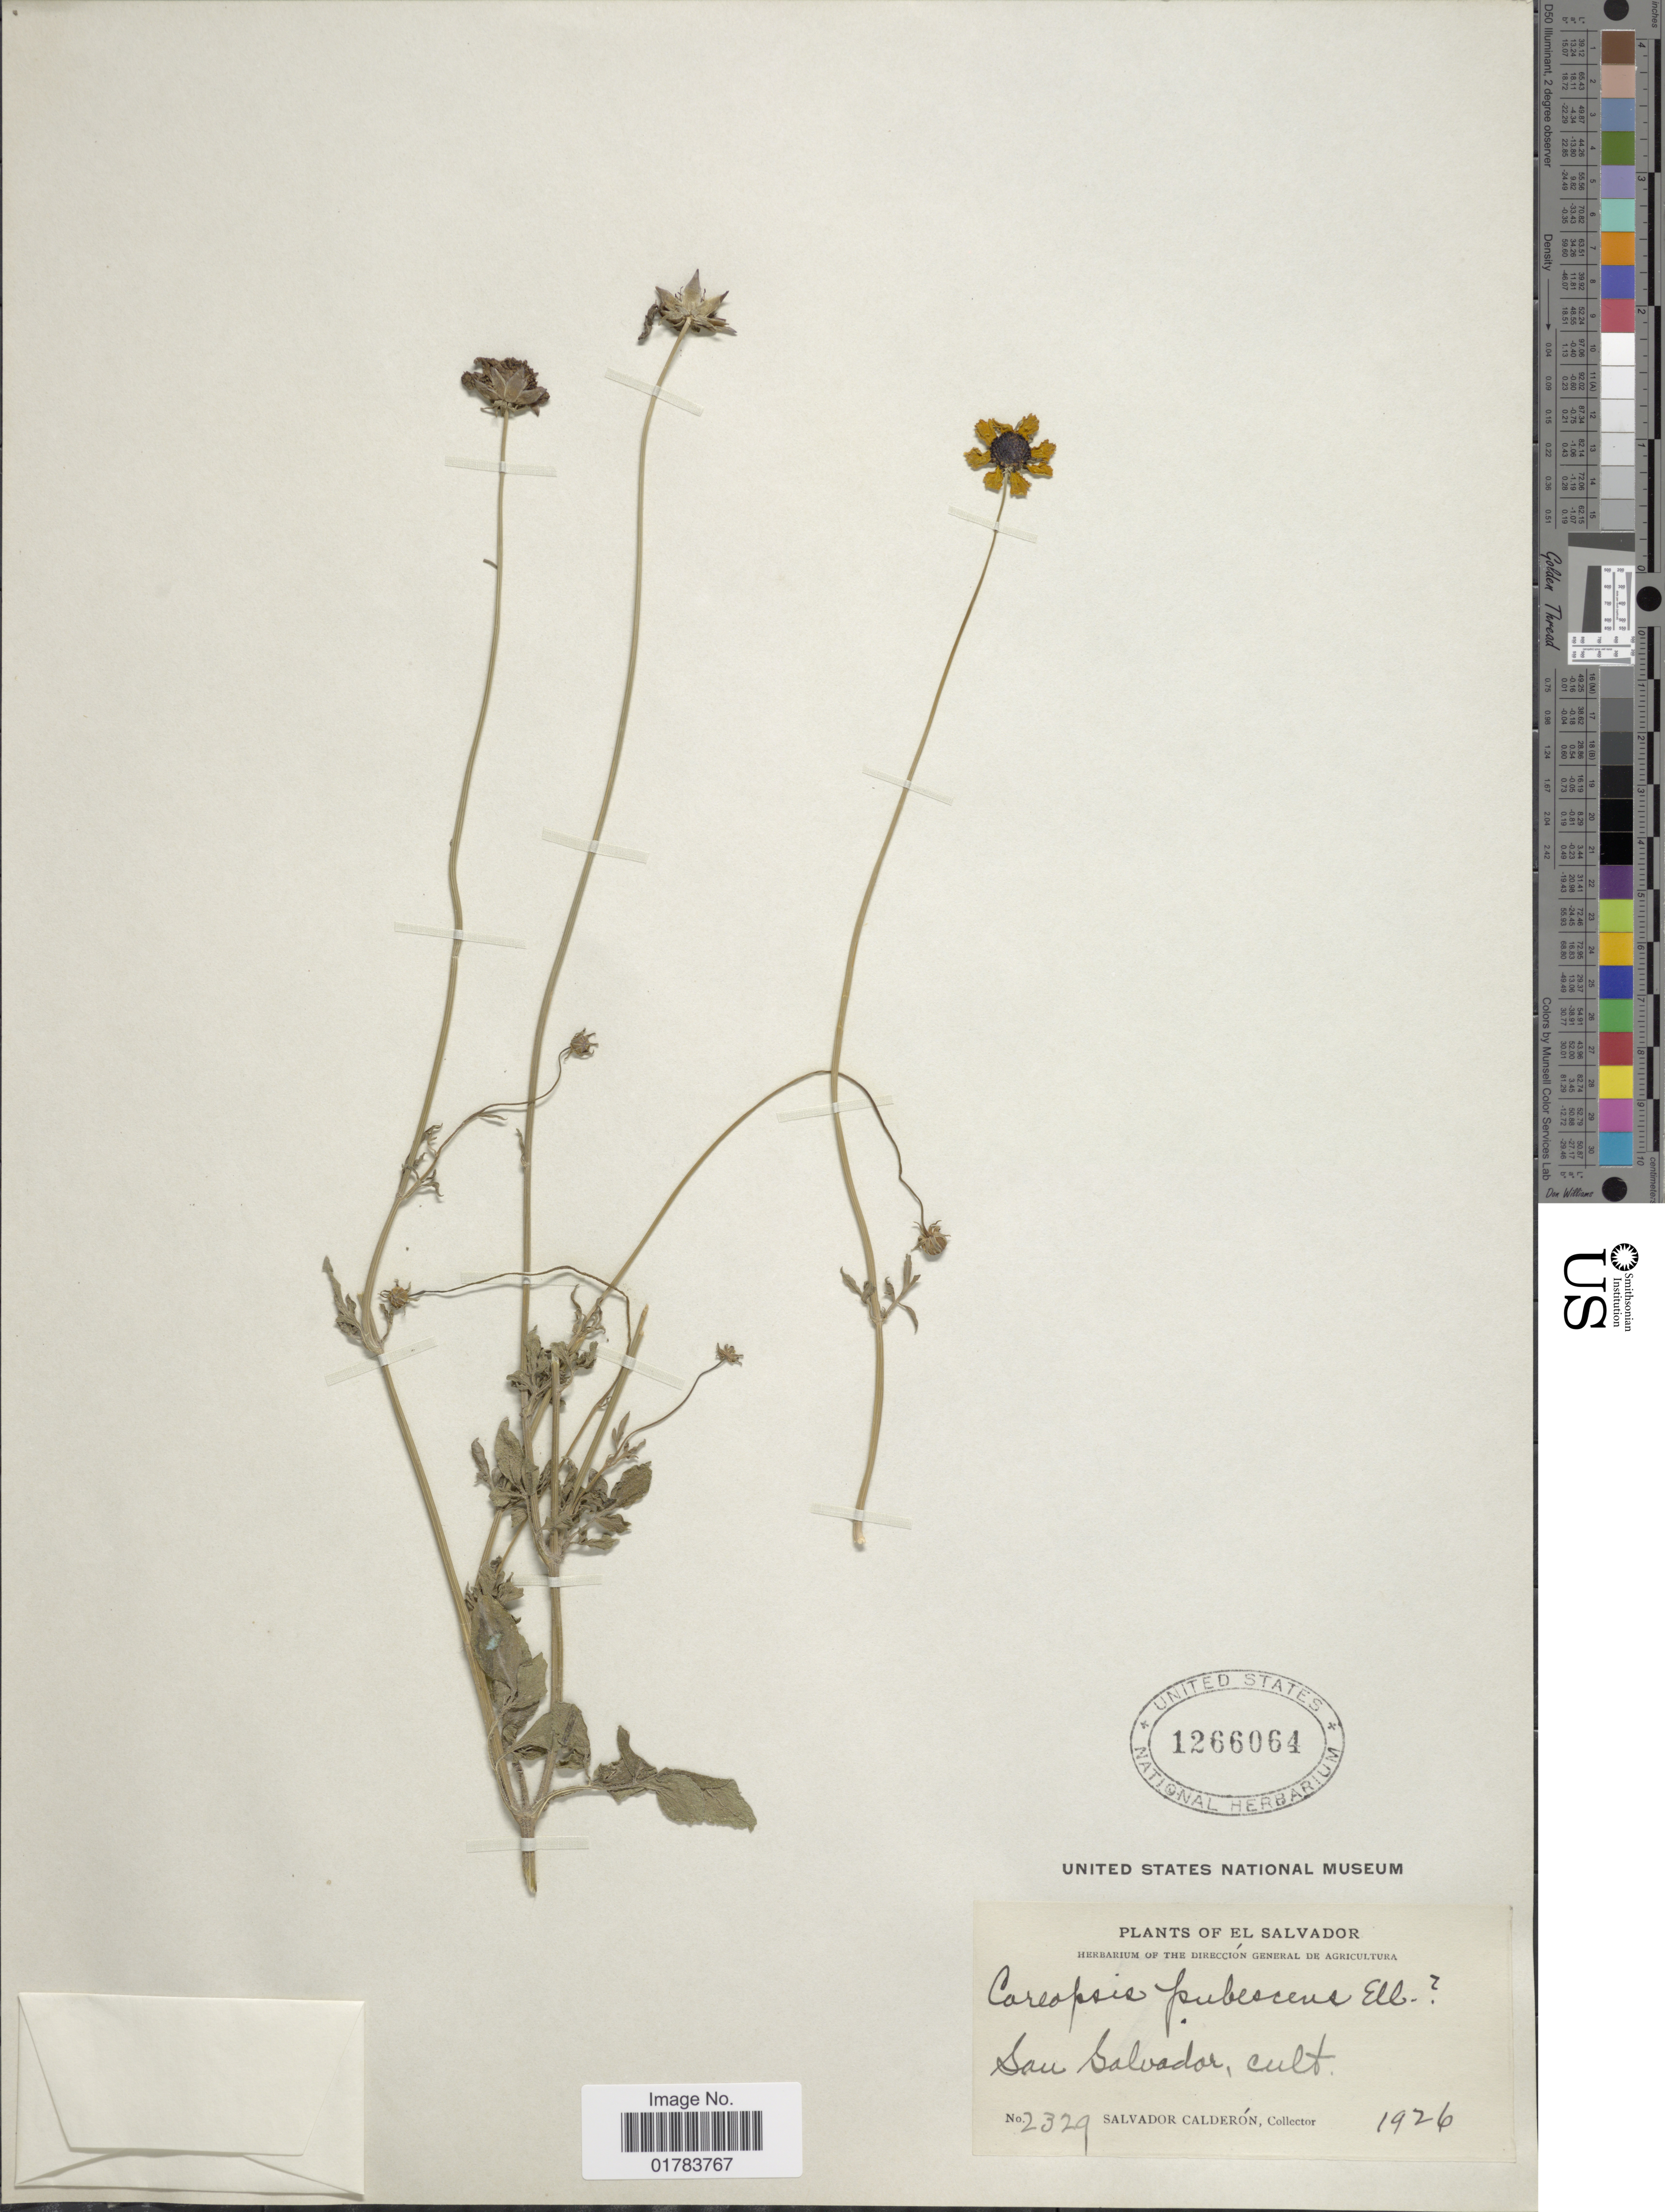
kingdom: Plantae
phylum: Tracheophyta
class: Magnoliopsida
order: Asterales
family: Asteraceae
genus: Coreopsis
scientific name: Coreopsis pubescens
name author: Elliott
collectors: S. Calderón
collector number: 2329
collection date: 1926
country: El Salvador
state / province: San Salvador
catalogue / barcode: US 1266064